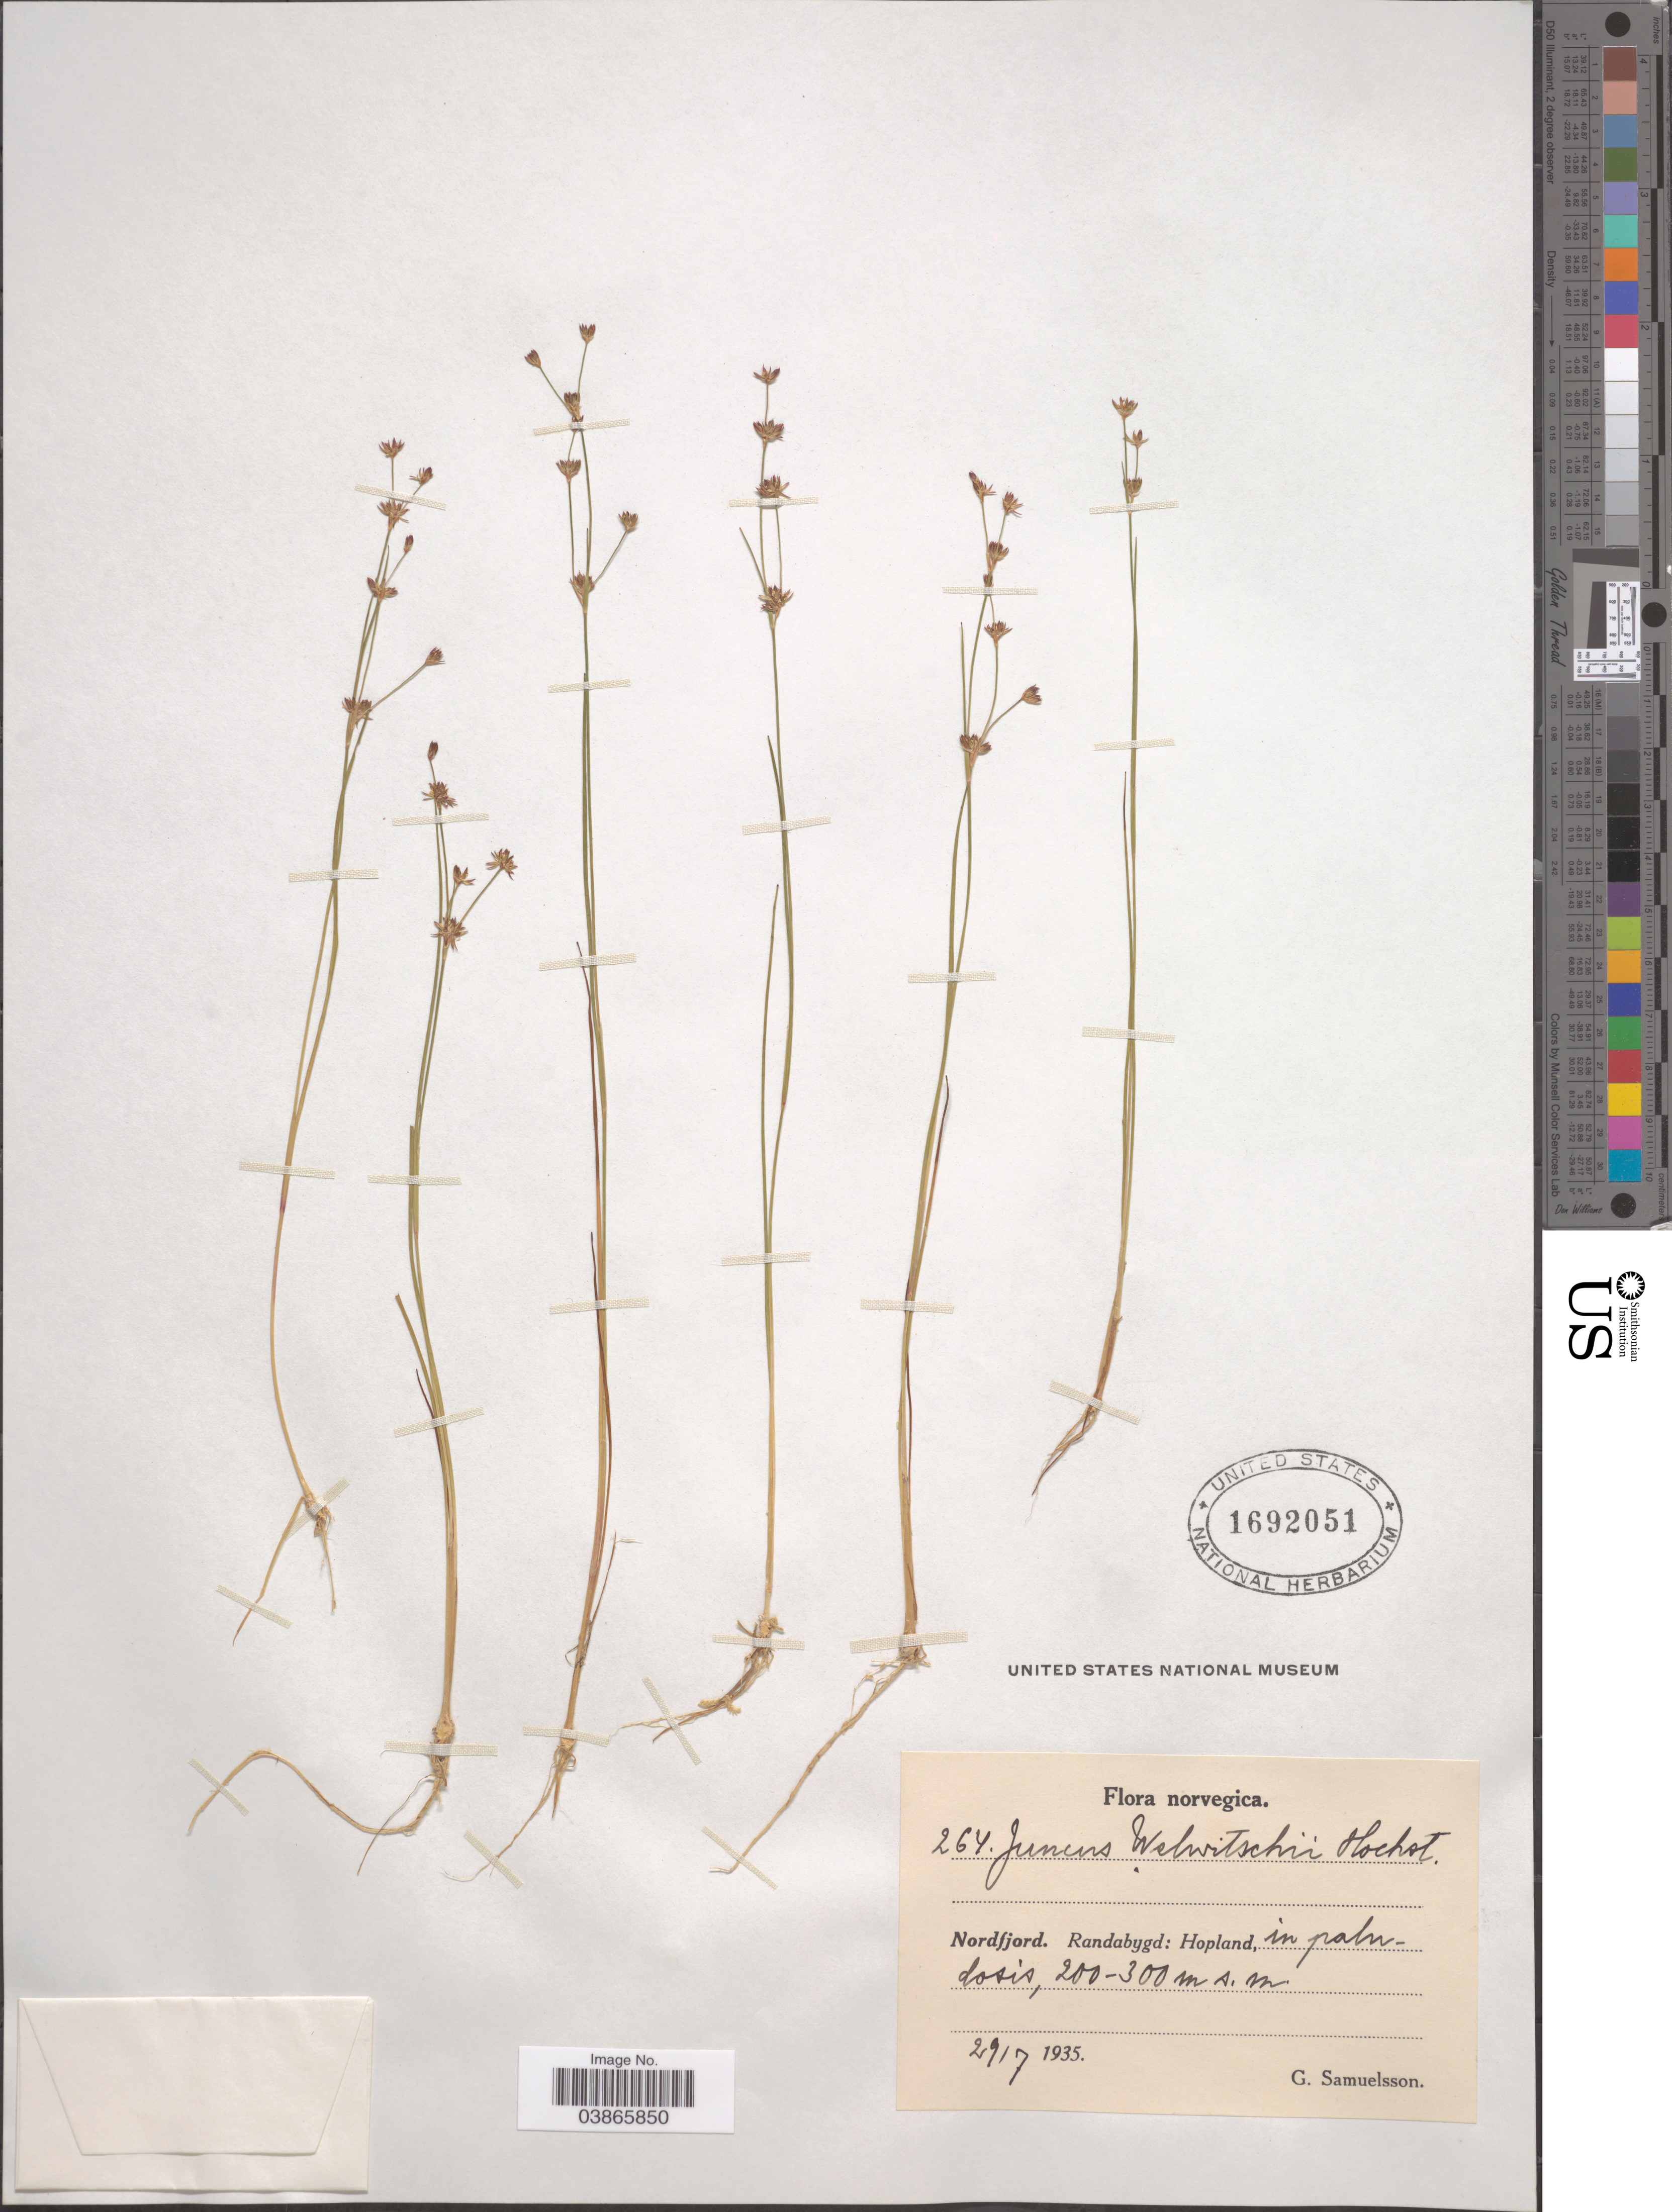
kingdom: Plantae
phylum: Tracheophyta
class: Liliopsida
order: Poales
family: Juncaceae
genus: Juncus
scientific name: Juncus welwitschii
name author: Hochst. ex Steud.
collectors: G. Samuelsson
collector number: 264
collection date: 1935-07-29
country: Norway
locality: Norvegica. Nordfjord. Randabygd: Hopland, in paludosis.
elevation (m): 200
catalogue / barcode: US 1692051